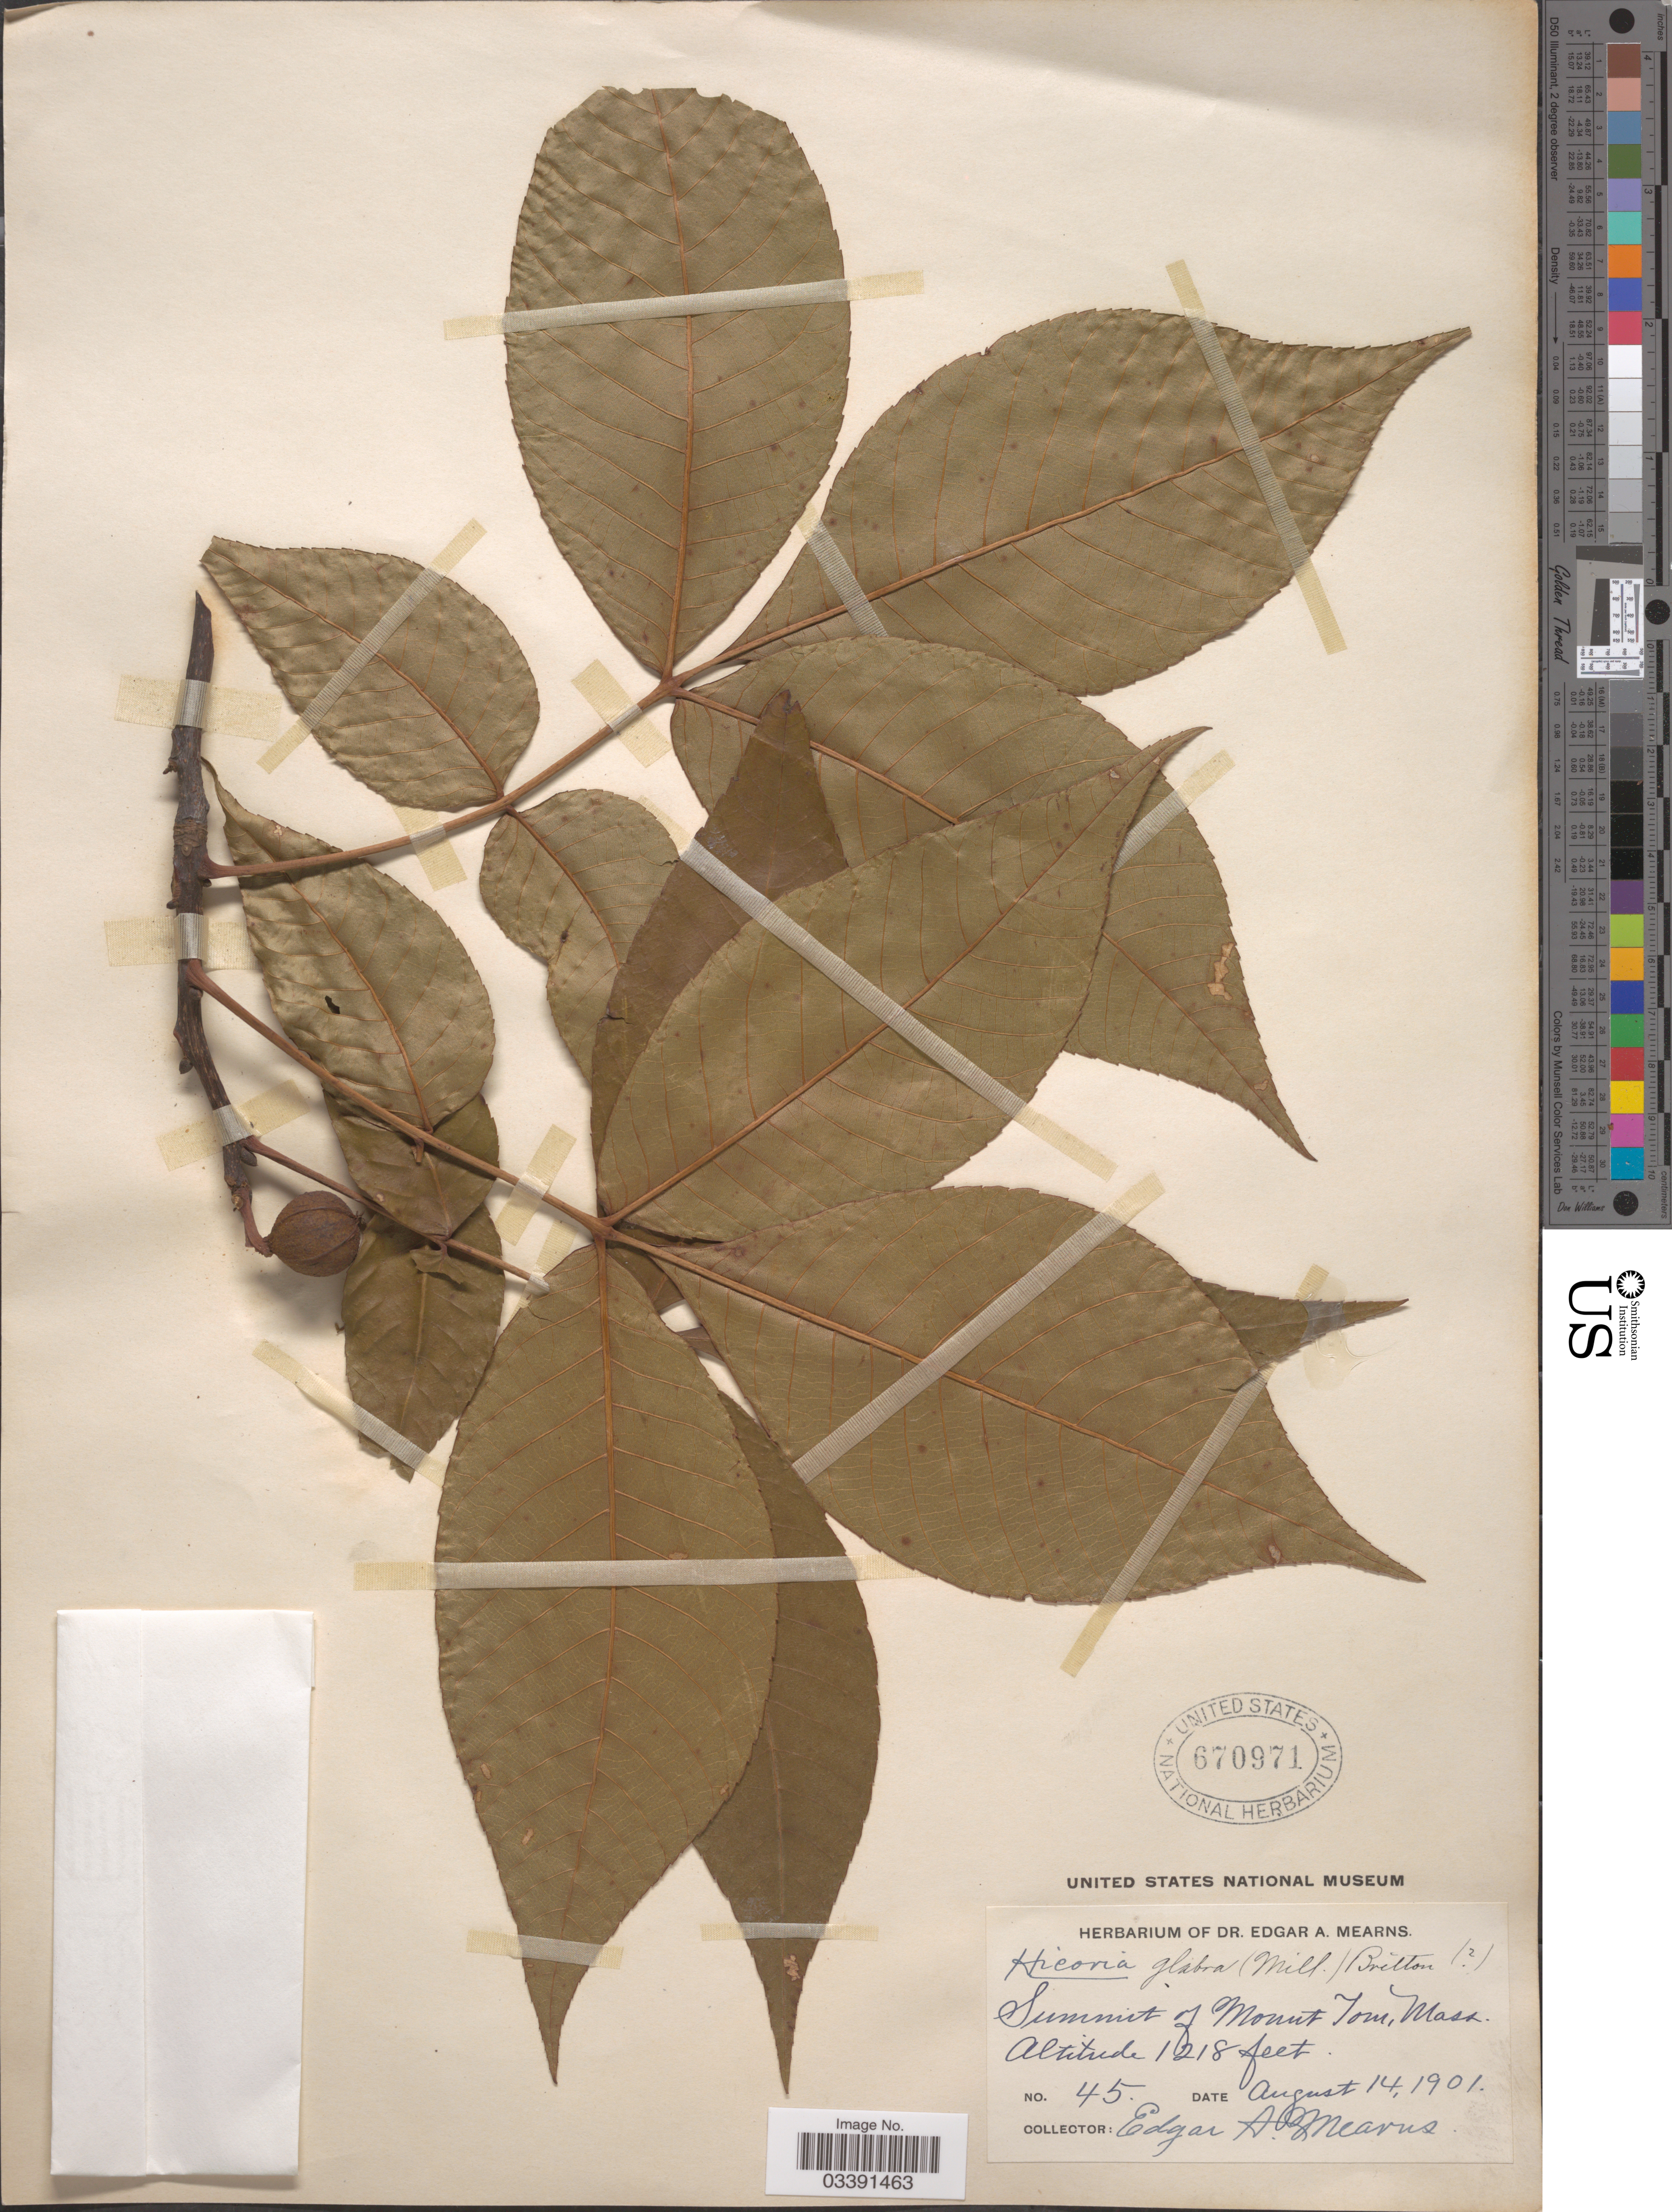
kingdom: Plantae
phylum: Tracheophyta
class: Magnoliopsida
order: Fagales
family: Juglandaceae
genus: Carya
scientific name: Carya glabra var. glabra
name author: (Mill.) Sweet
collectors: E. A. Mearns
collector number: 45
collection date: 1901-08-14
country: United States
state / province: Massachusetts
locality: Summit of Mont. Tom.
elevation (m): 371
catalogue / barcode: US 670971